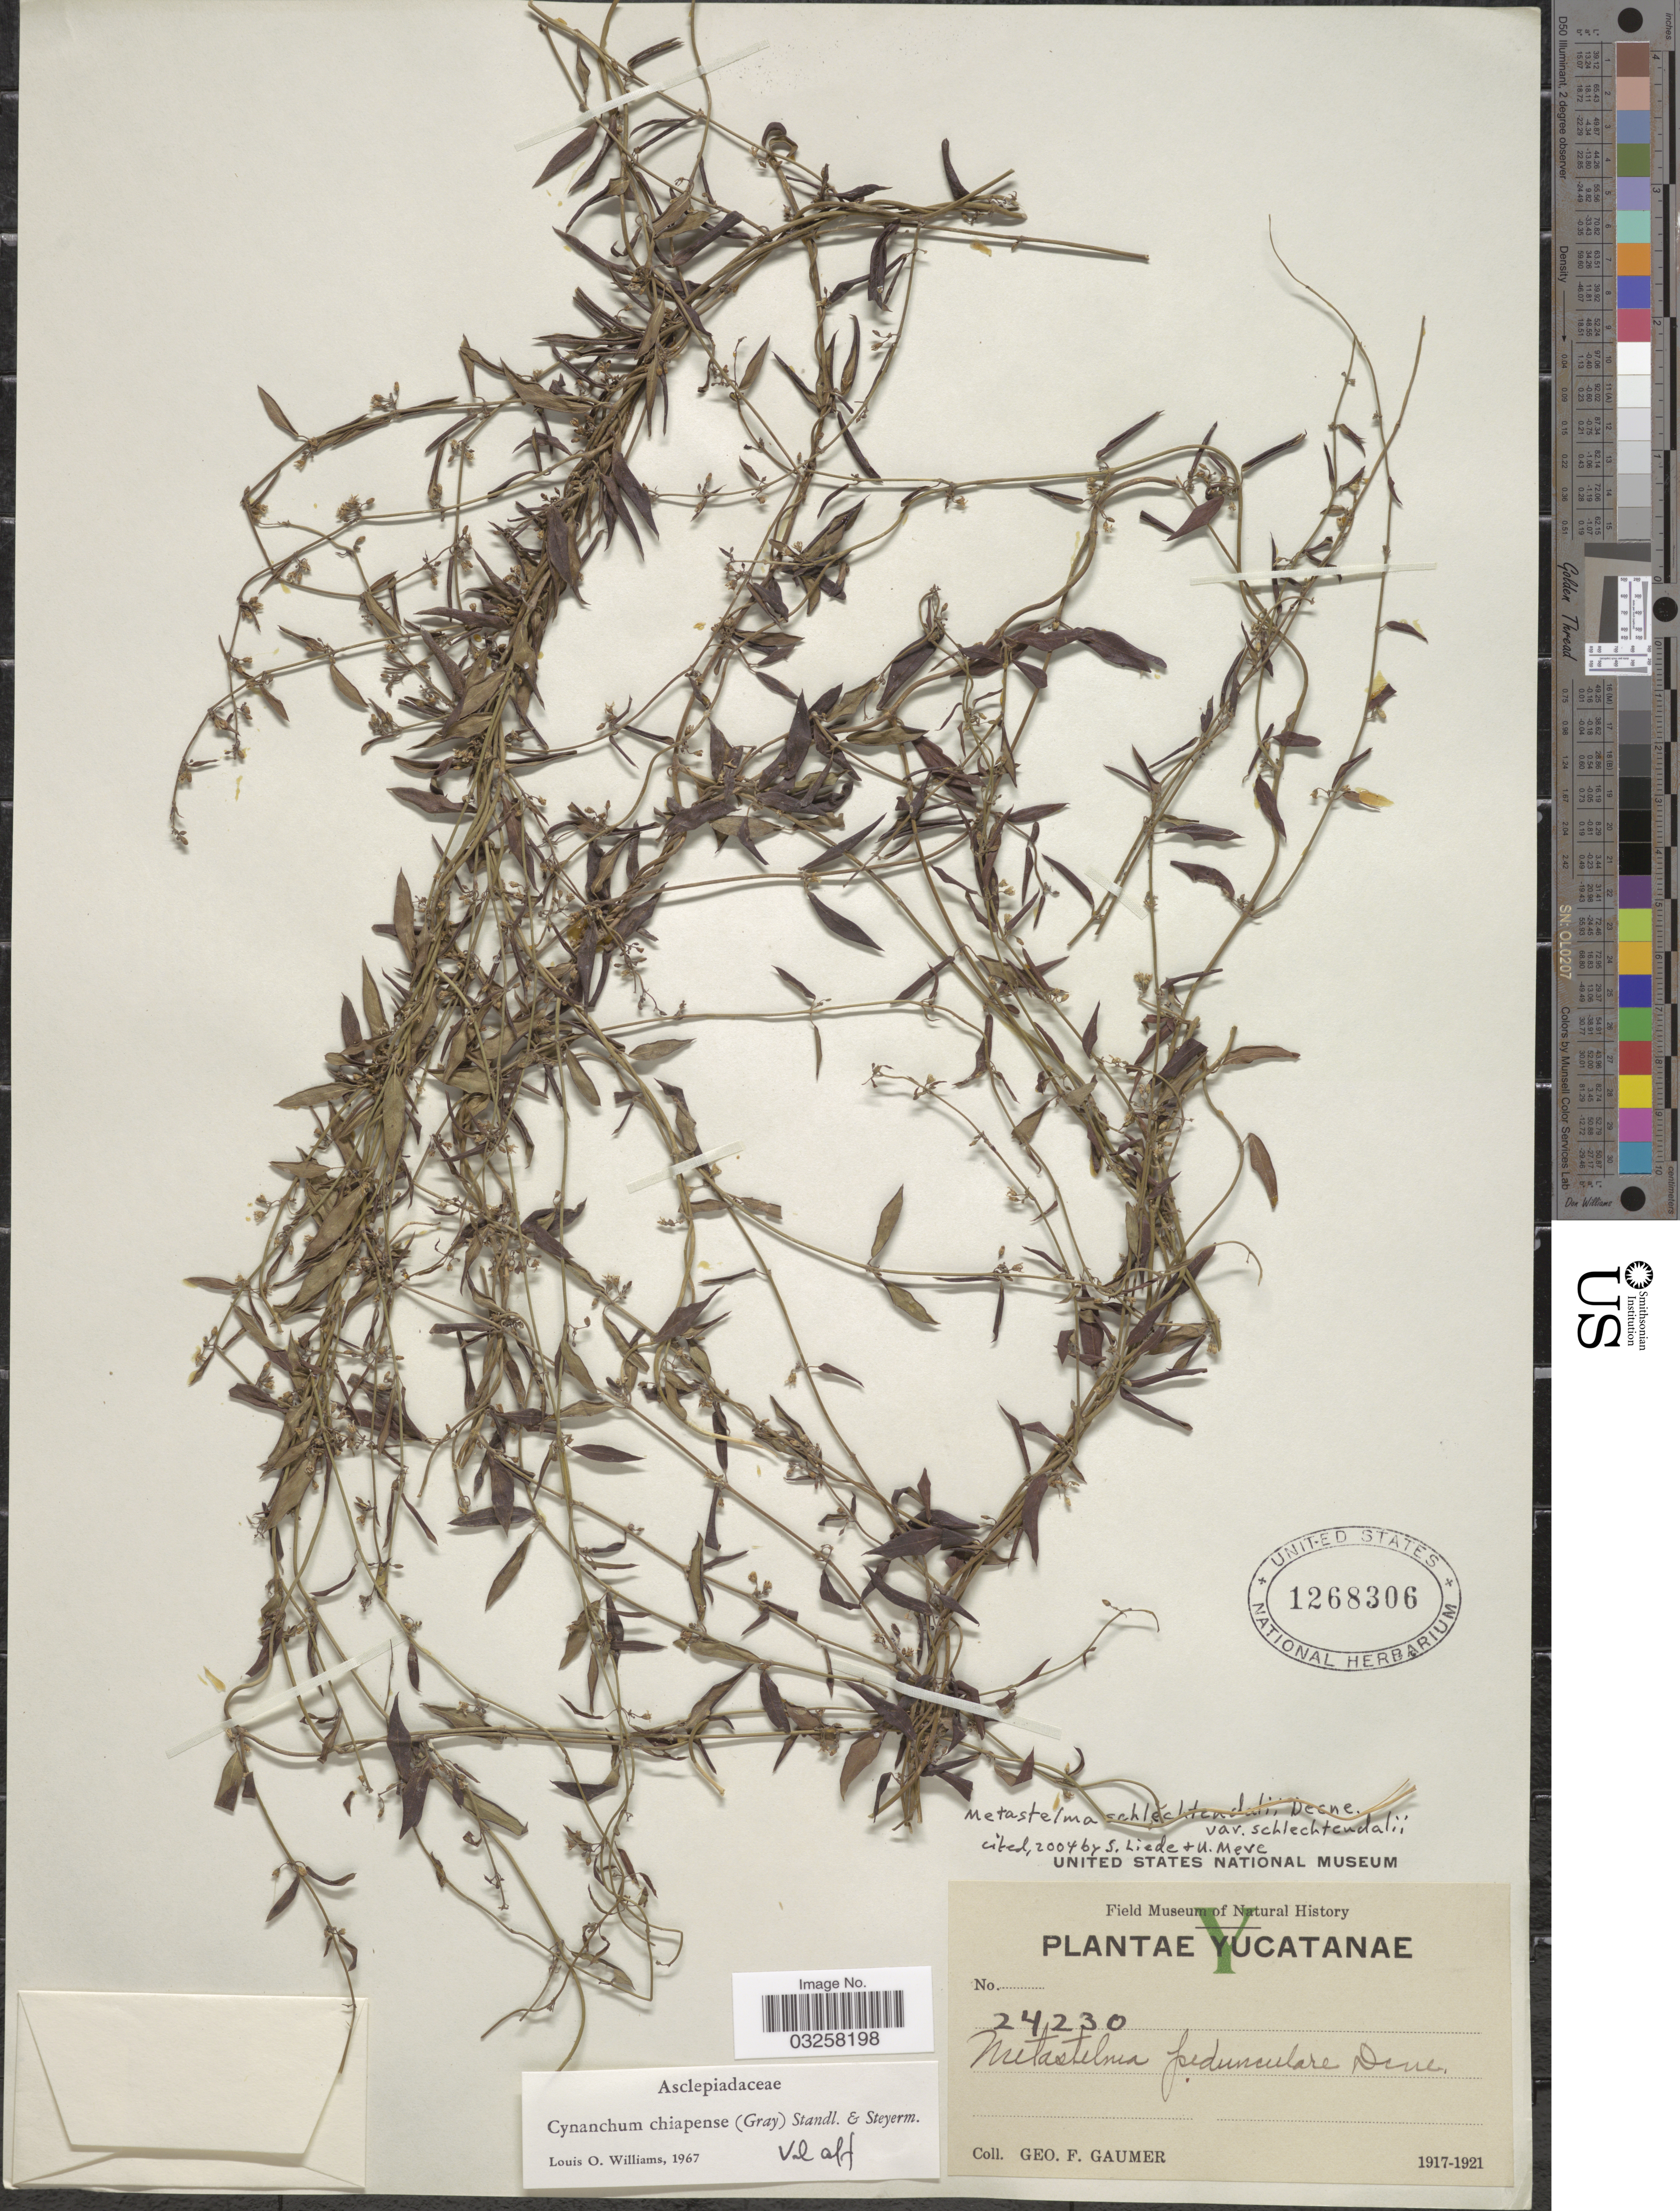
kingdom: Plantae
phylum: Tracheophyta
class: Magnoliopsida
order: Gentianales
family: Apocynaceae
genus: Metastelma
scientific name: Metastelma schlechtendalii var. schlechtendalii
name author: Decne.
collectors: G. F. Gaumer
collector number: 24230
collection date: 1917/1921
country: Mexico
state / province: Yucatán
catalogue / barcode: US 1268306